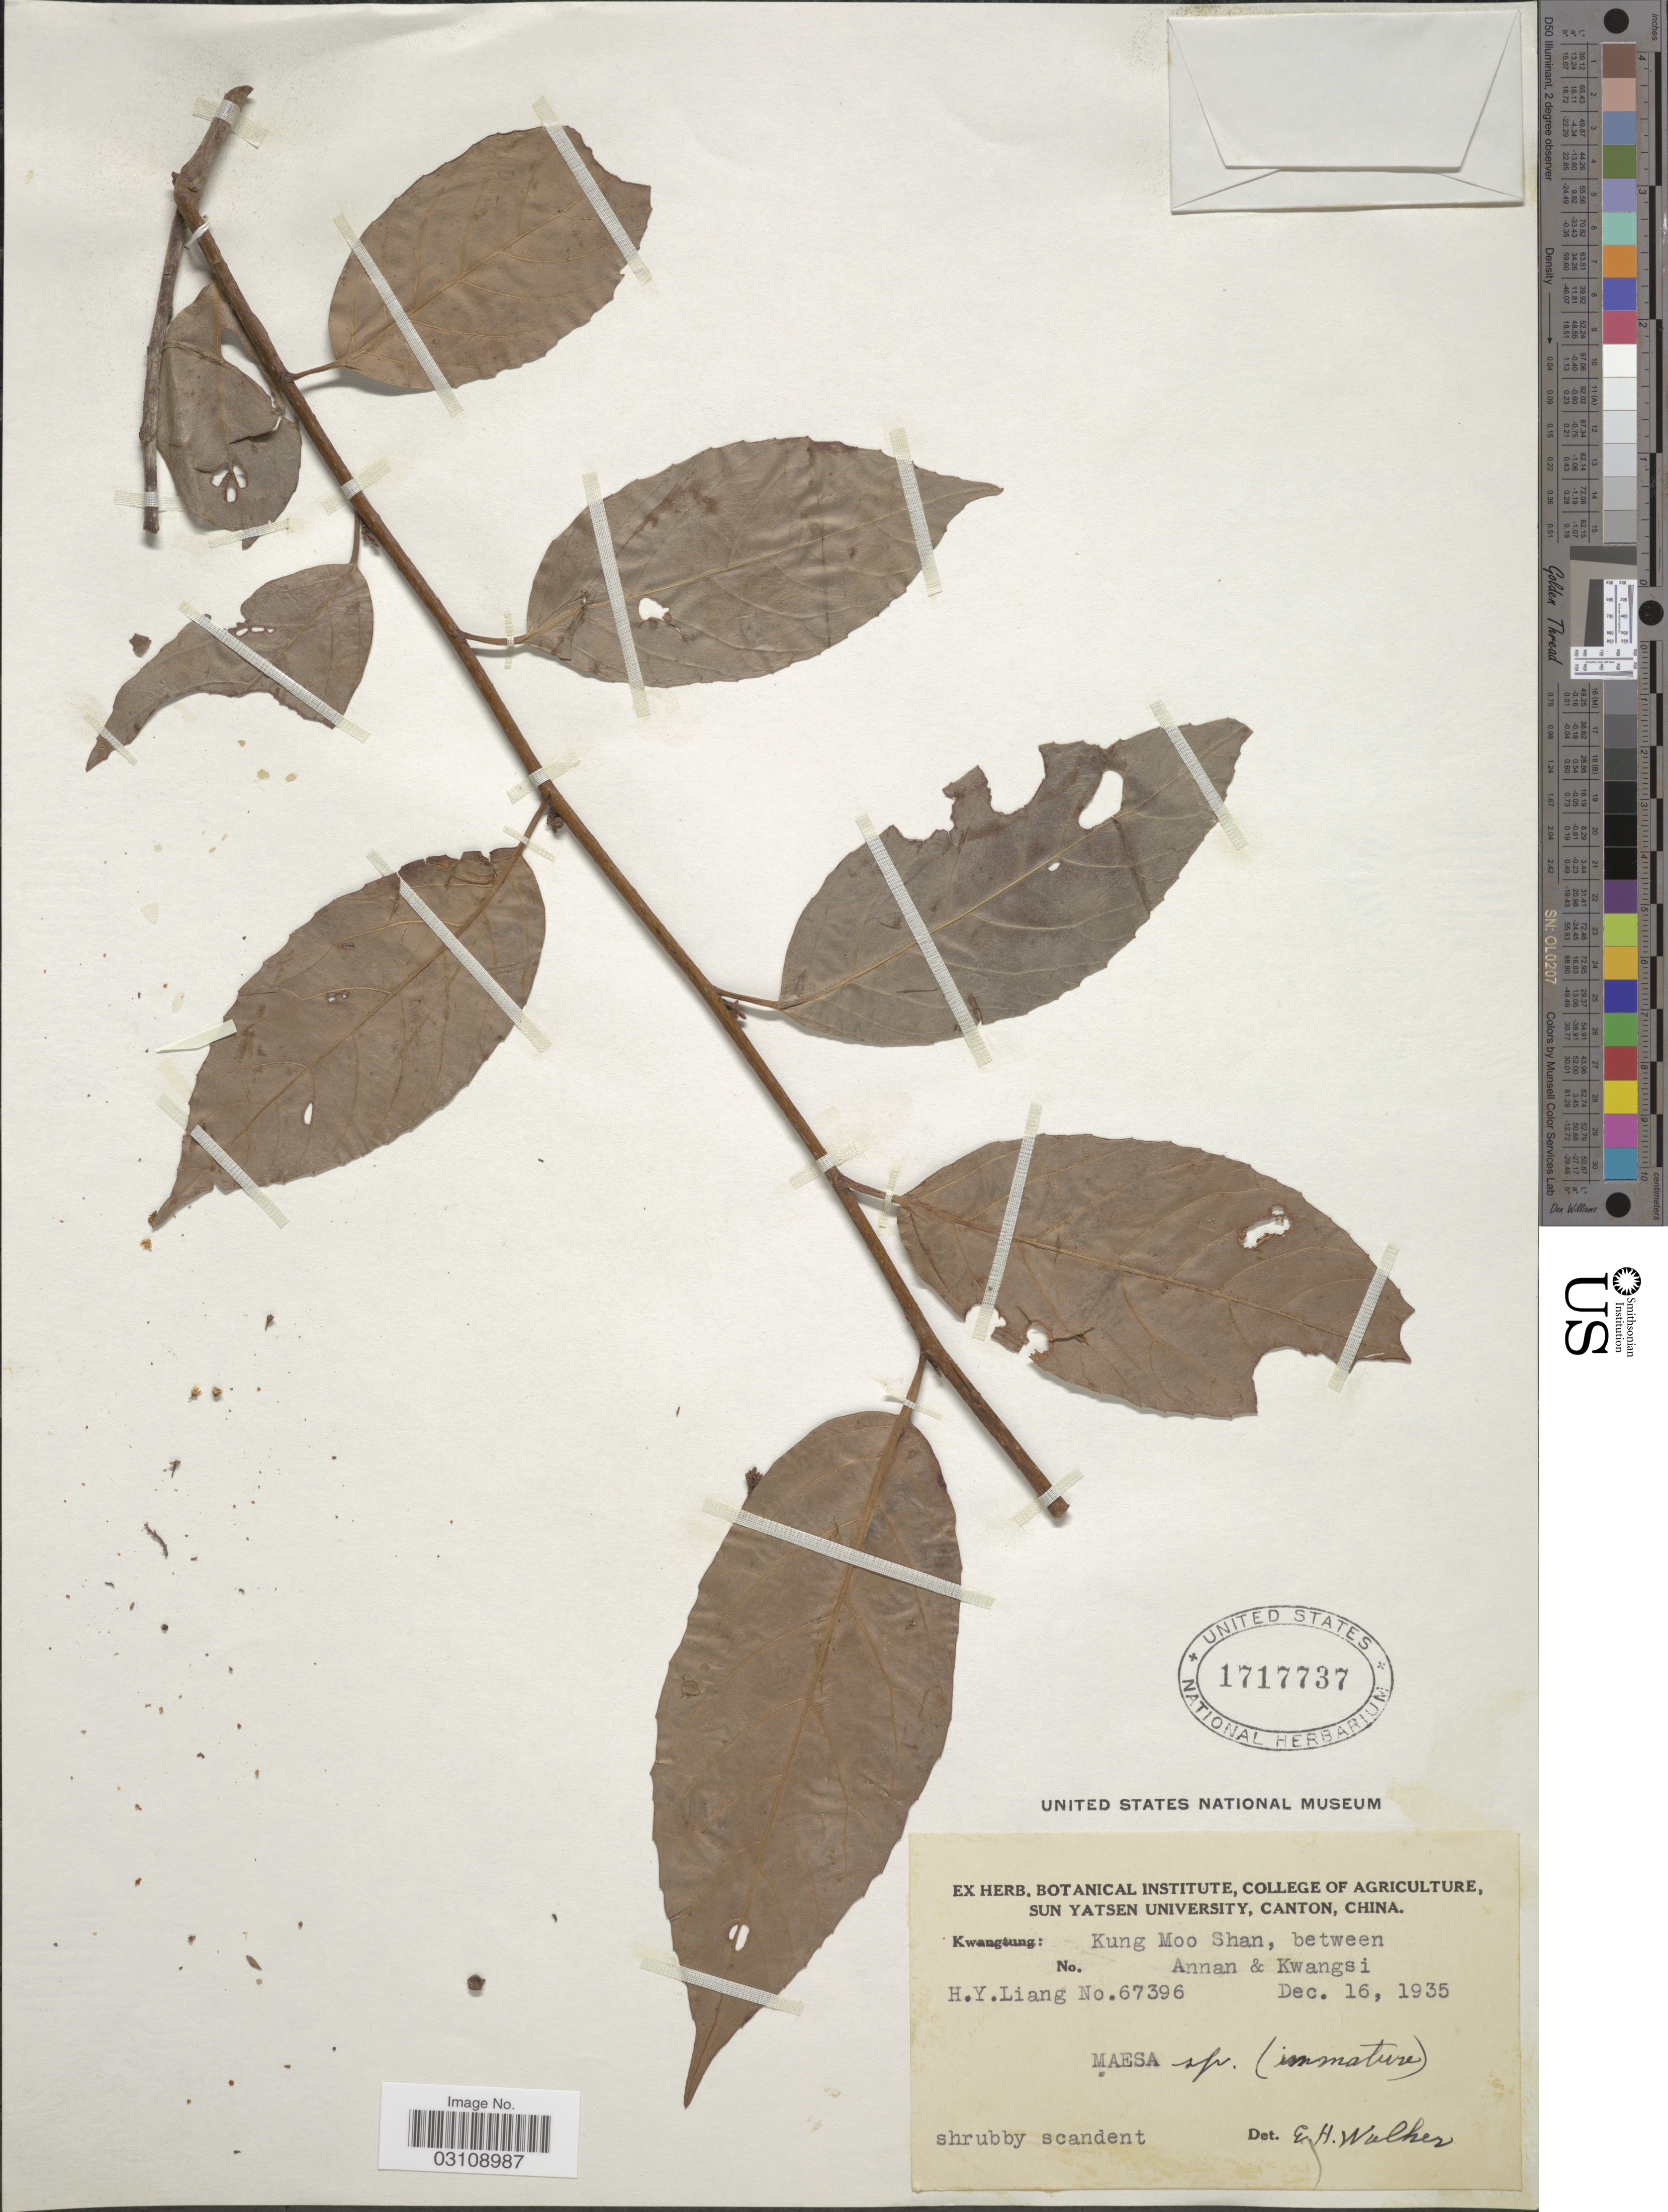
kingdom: Plantae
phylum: Tracheophyta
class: Magnoliopsida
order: Ericales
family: Primulaceae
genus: Maesa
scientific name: Maesa sp.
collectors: H. Y. Liang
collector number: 67396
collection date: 1935-12-16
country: China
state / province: Guangdong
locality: Kwangtung: Kung Moo Shan, between Annan & Kwangsi.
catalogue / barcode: US 1717737